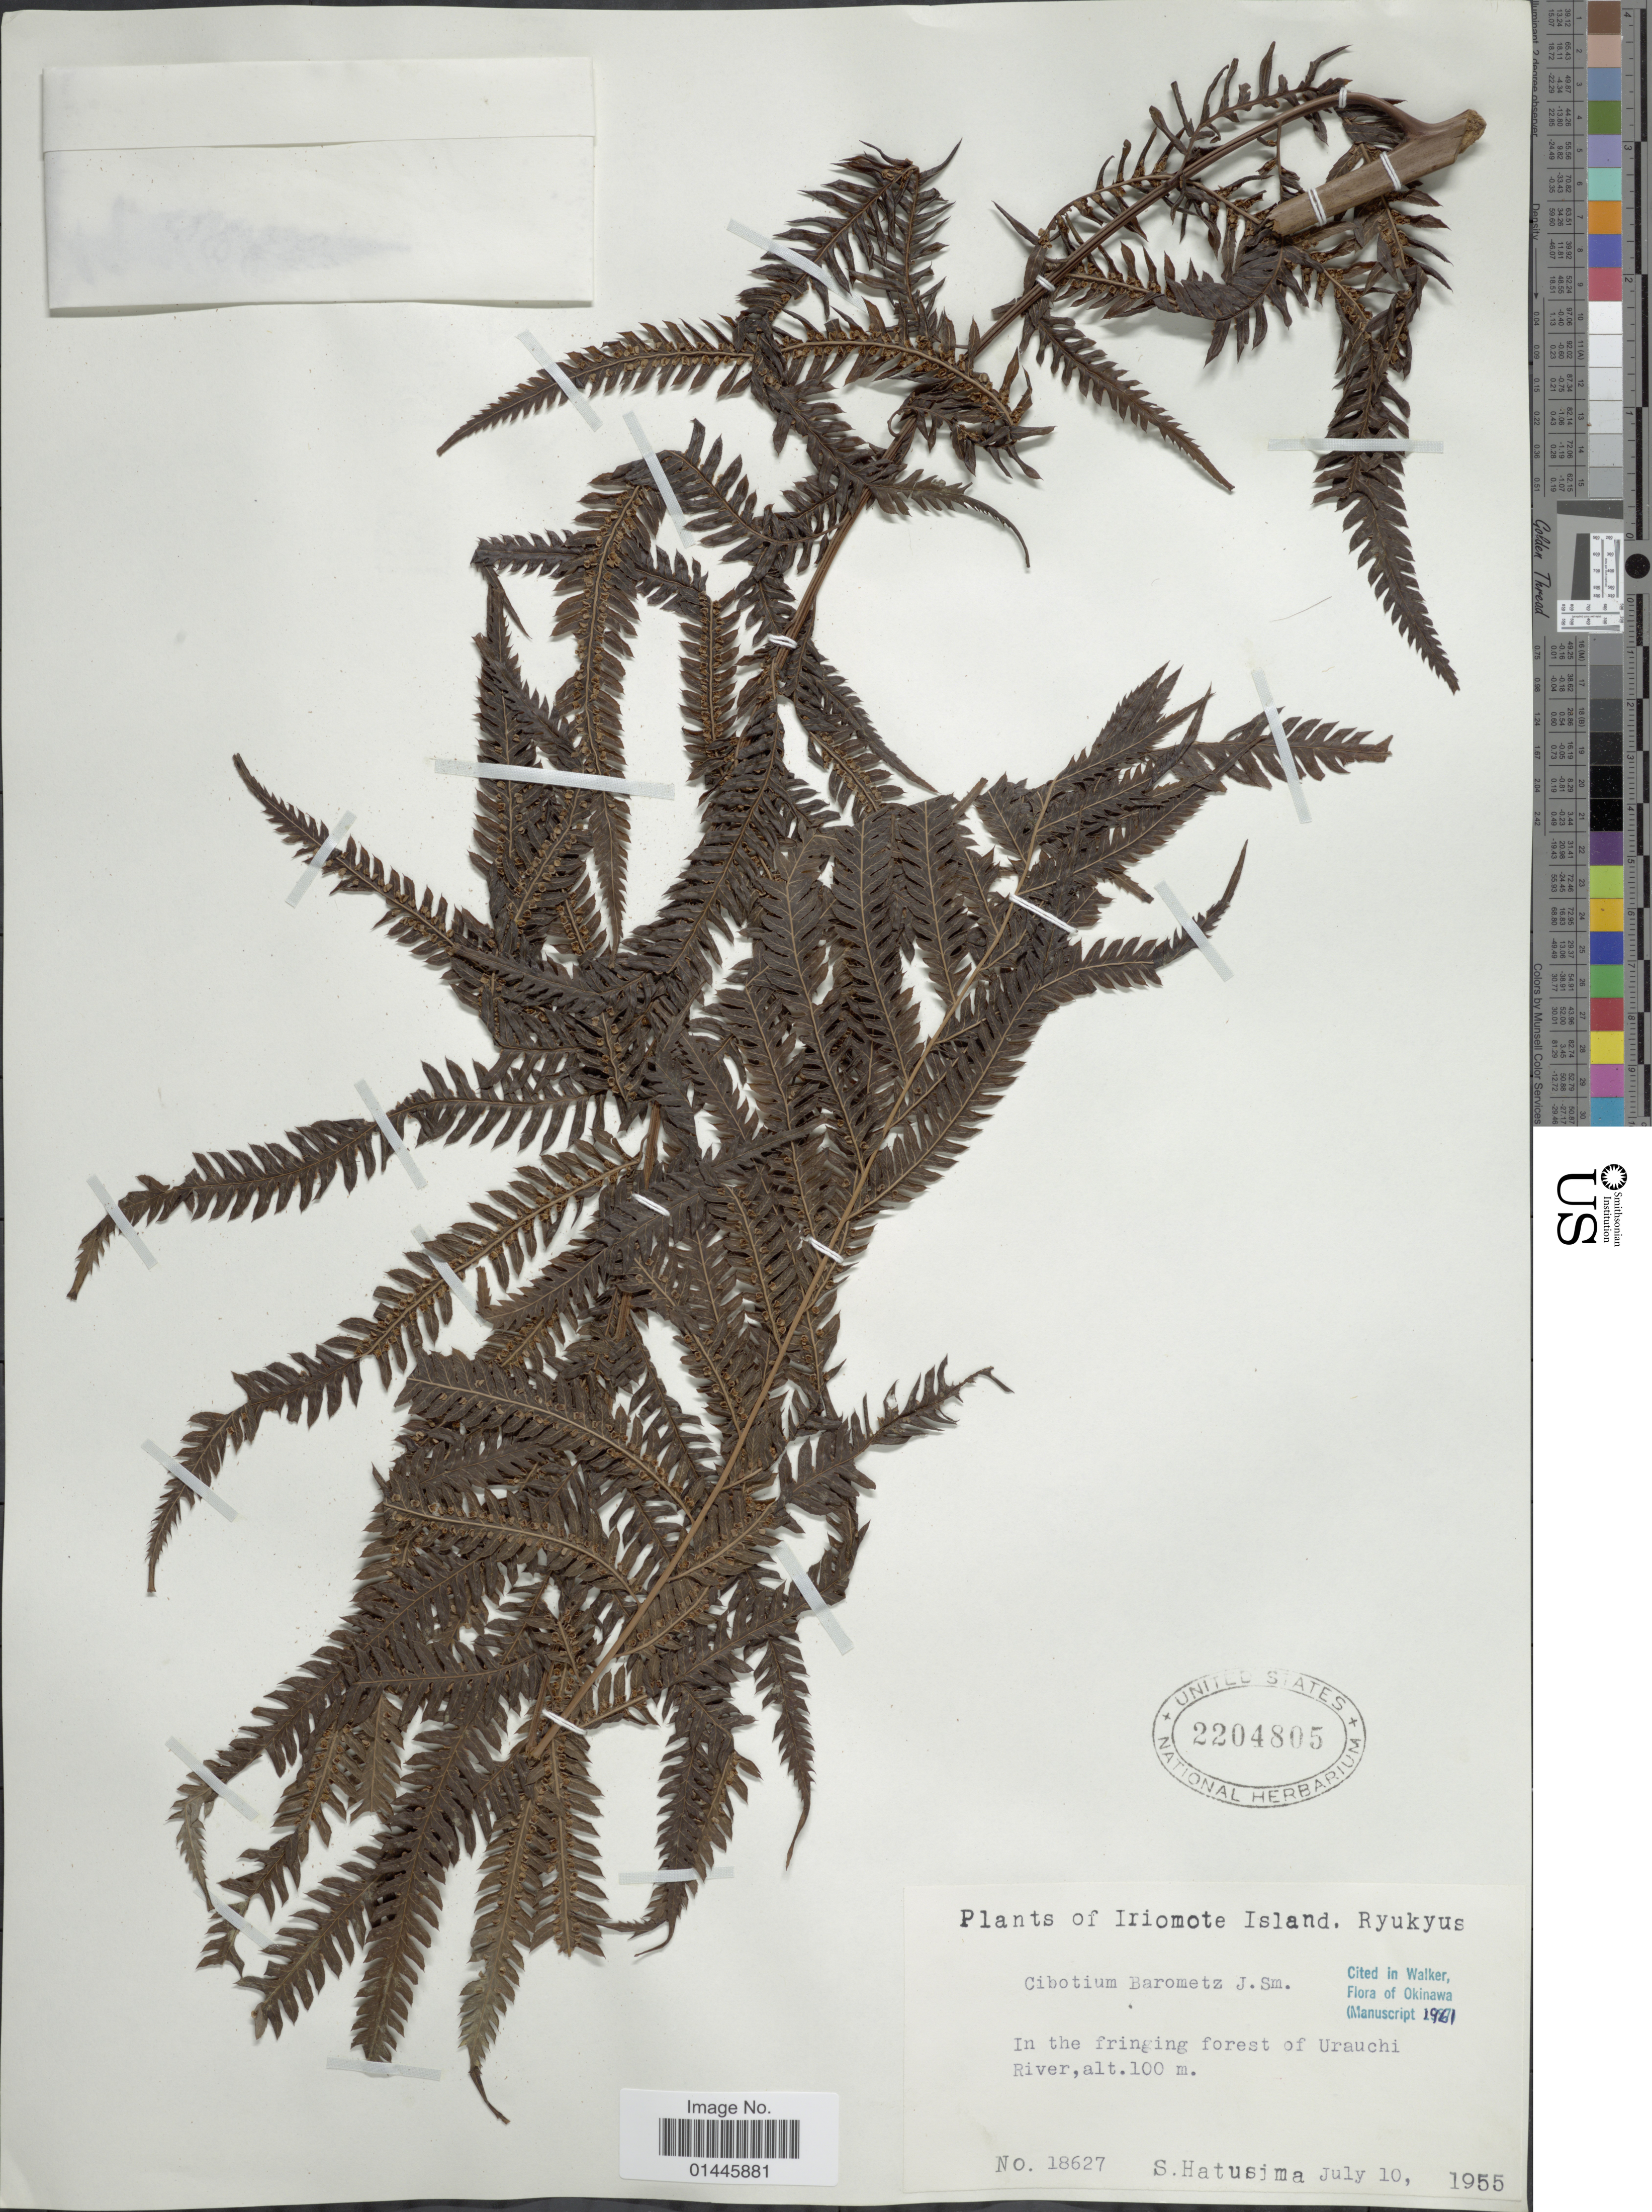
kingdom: Plantae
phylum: Tracheophyta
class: Polypodiopsida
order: Cyatheales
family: Cibotiaceae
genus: Cibotium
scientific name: Cibotium barometz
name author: (L.) J. Sm.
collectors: S. Hatusima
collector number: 18627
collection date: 1955-07-10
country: Japan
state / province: Okinawa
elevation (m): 100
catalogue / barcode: US 2204805